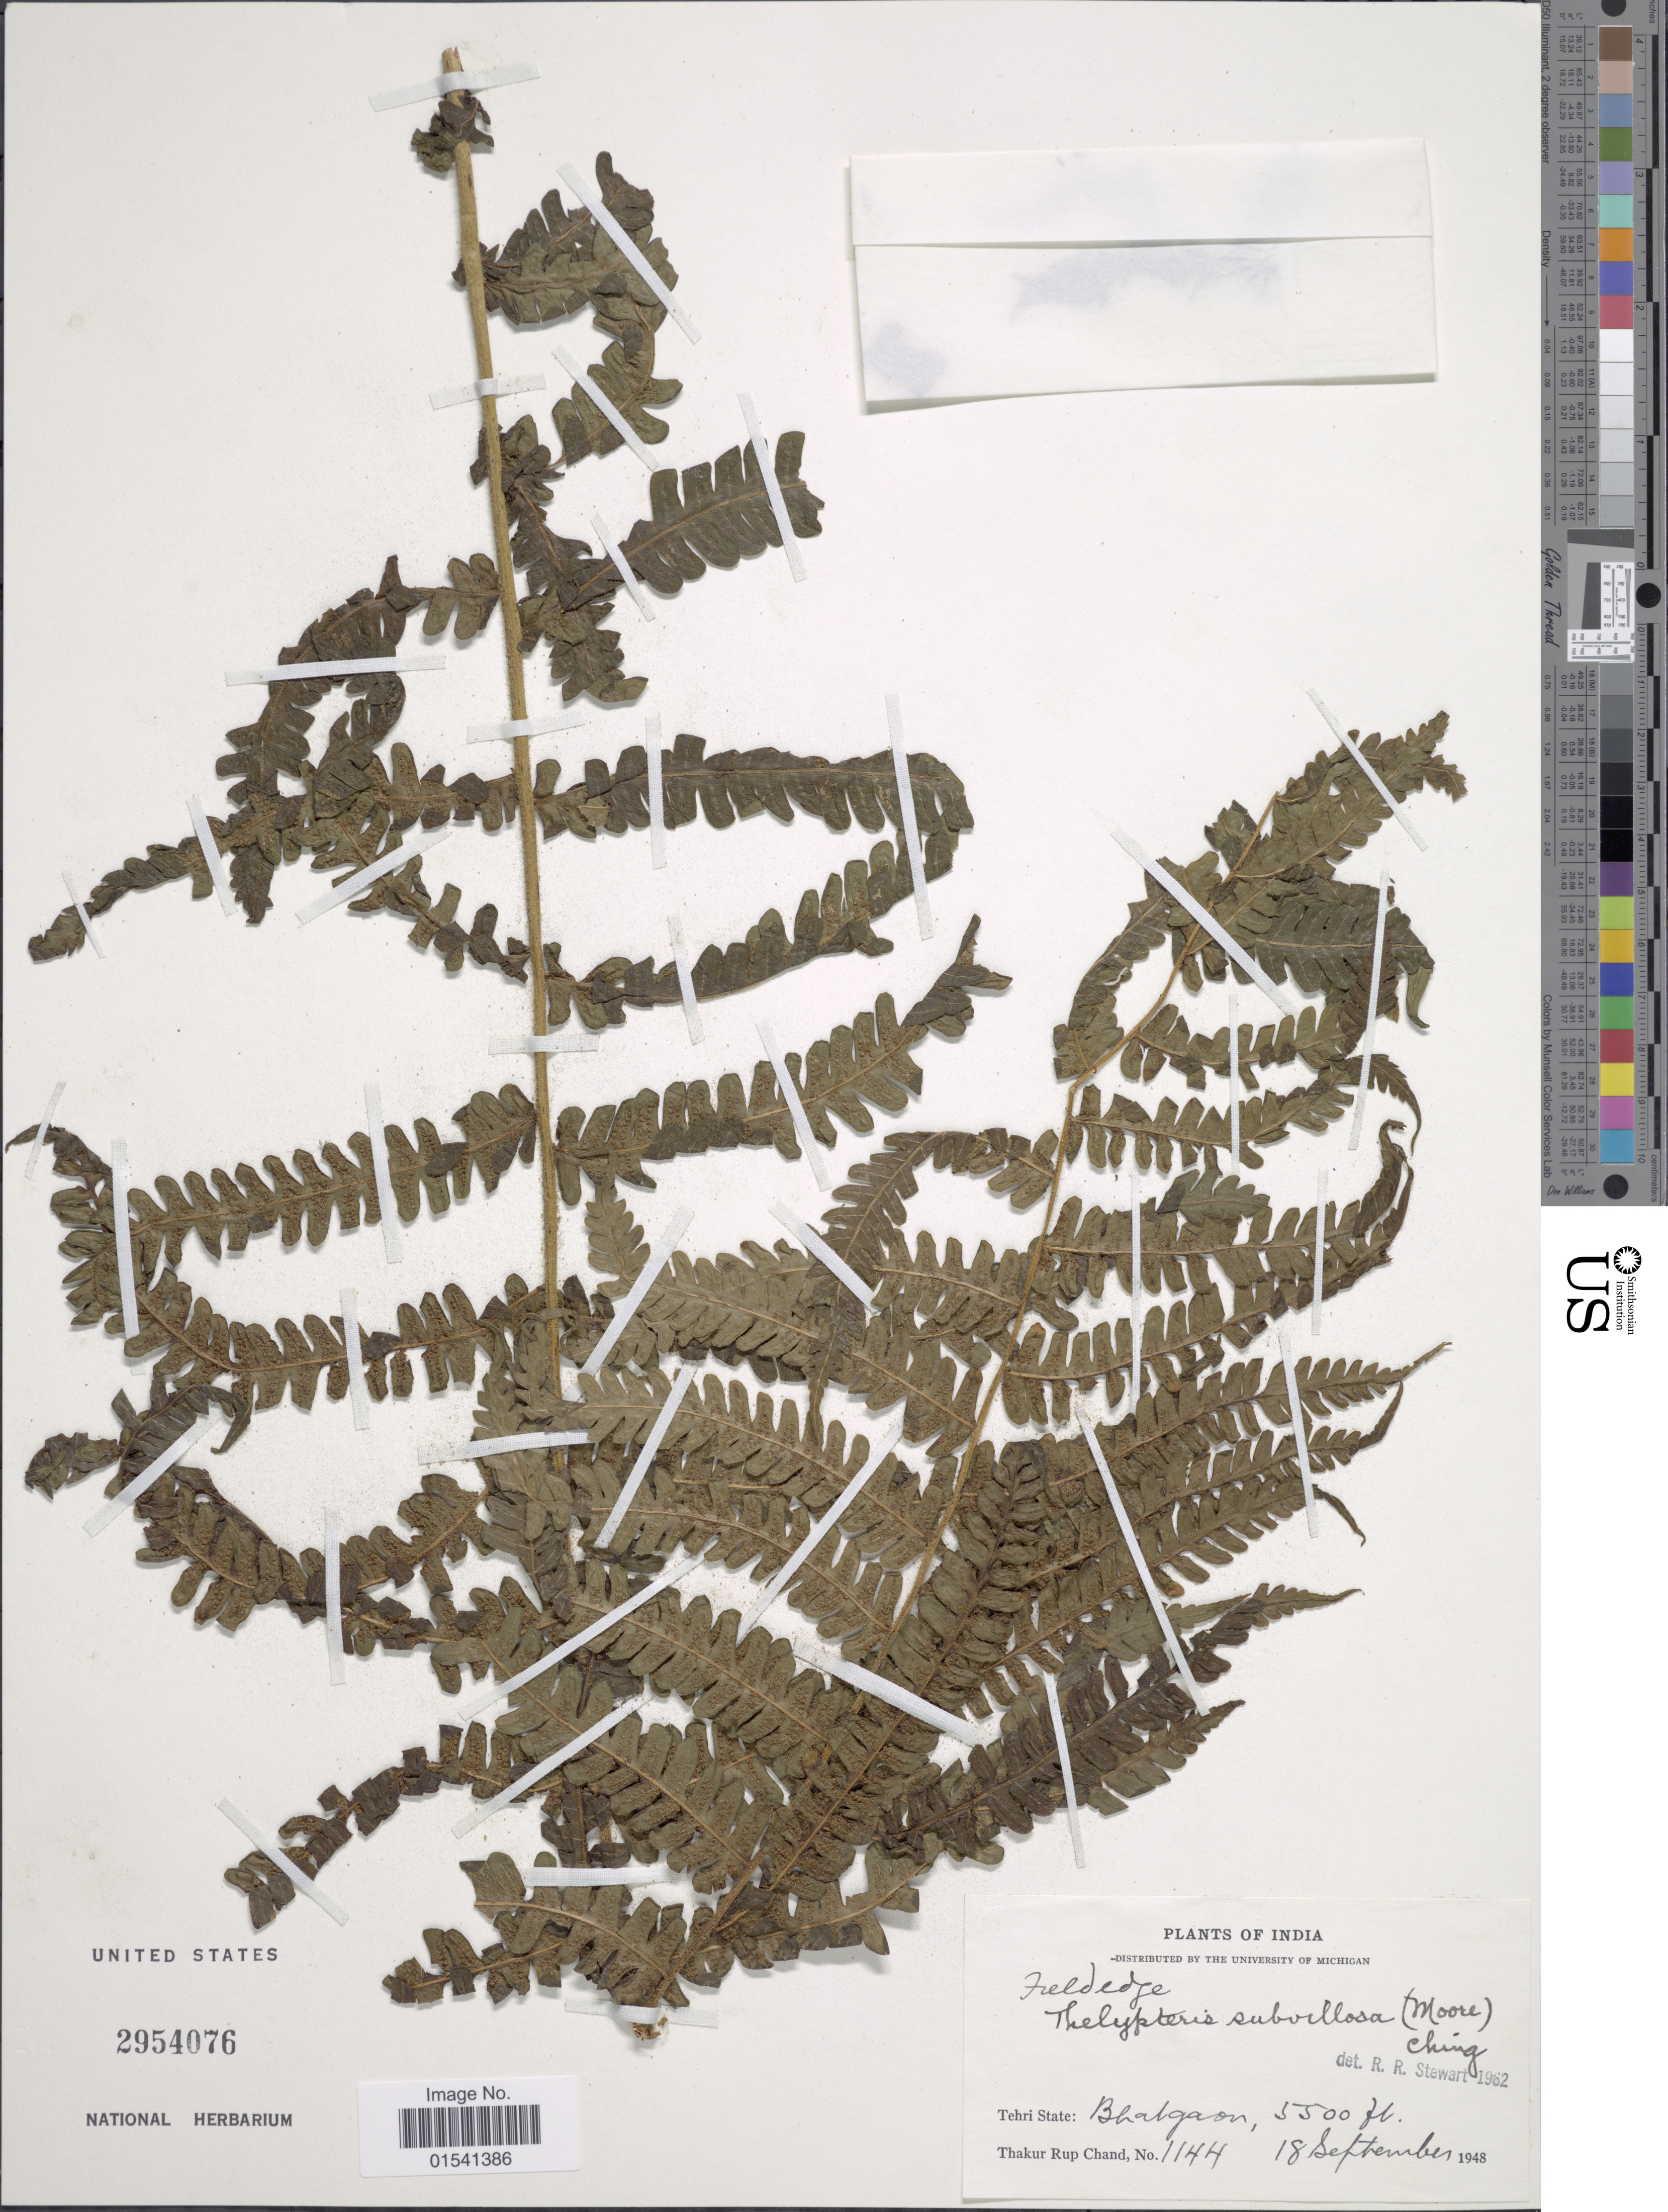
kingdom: Plantae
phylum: Tracheophyta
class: Polypodiopsida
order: Polypodiales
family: Thelypteridaceae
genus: Cyclogramma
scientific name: Cyclogramma auriculata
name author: (J. Sm.) Ching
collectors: T. R. Chand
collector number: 1144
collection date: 1948-09-18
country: India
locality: Tehri State: Bhalgaon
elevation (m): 1676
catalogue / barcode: US 2954076